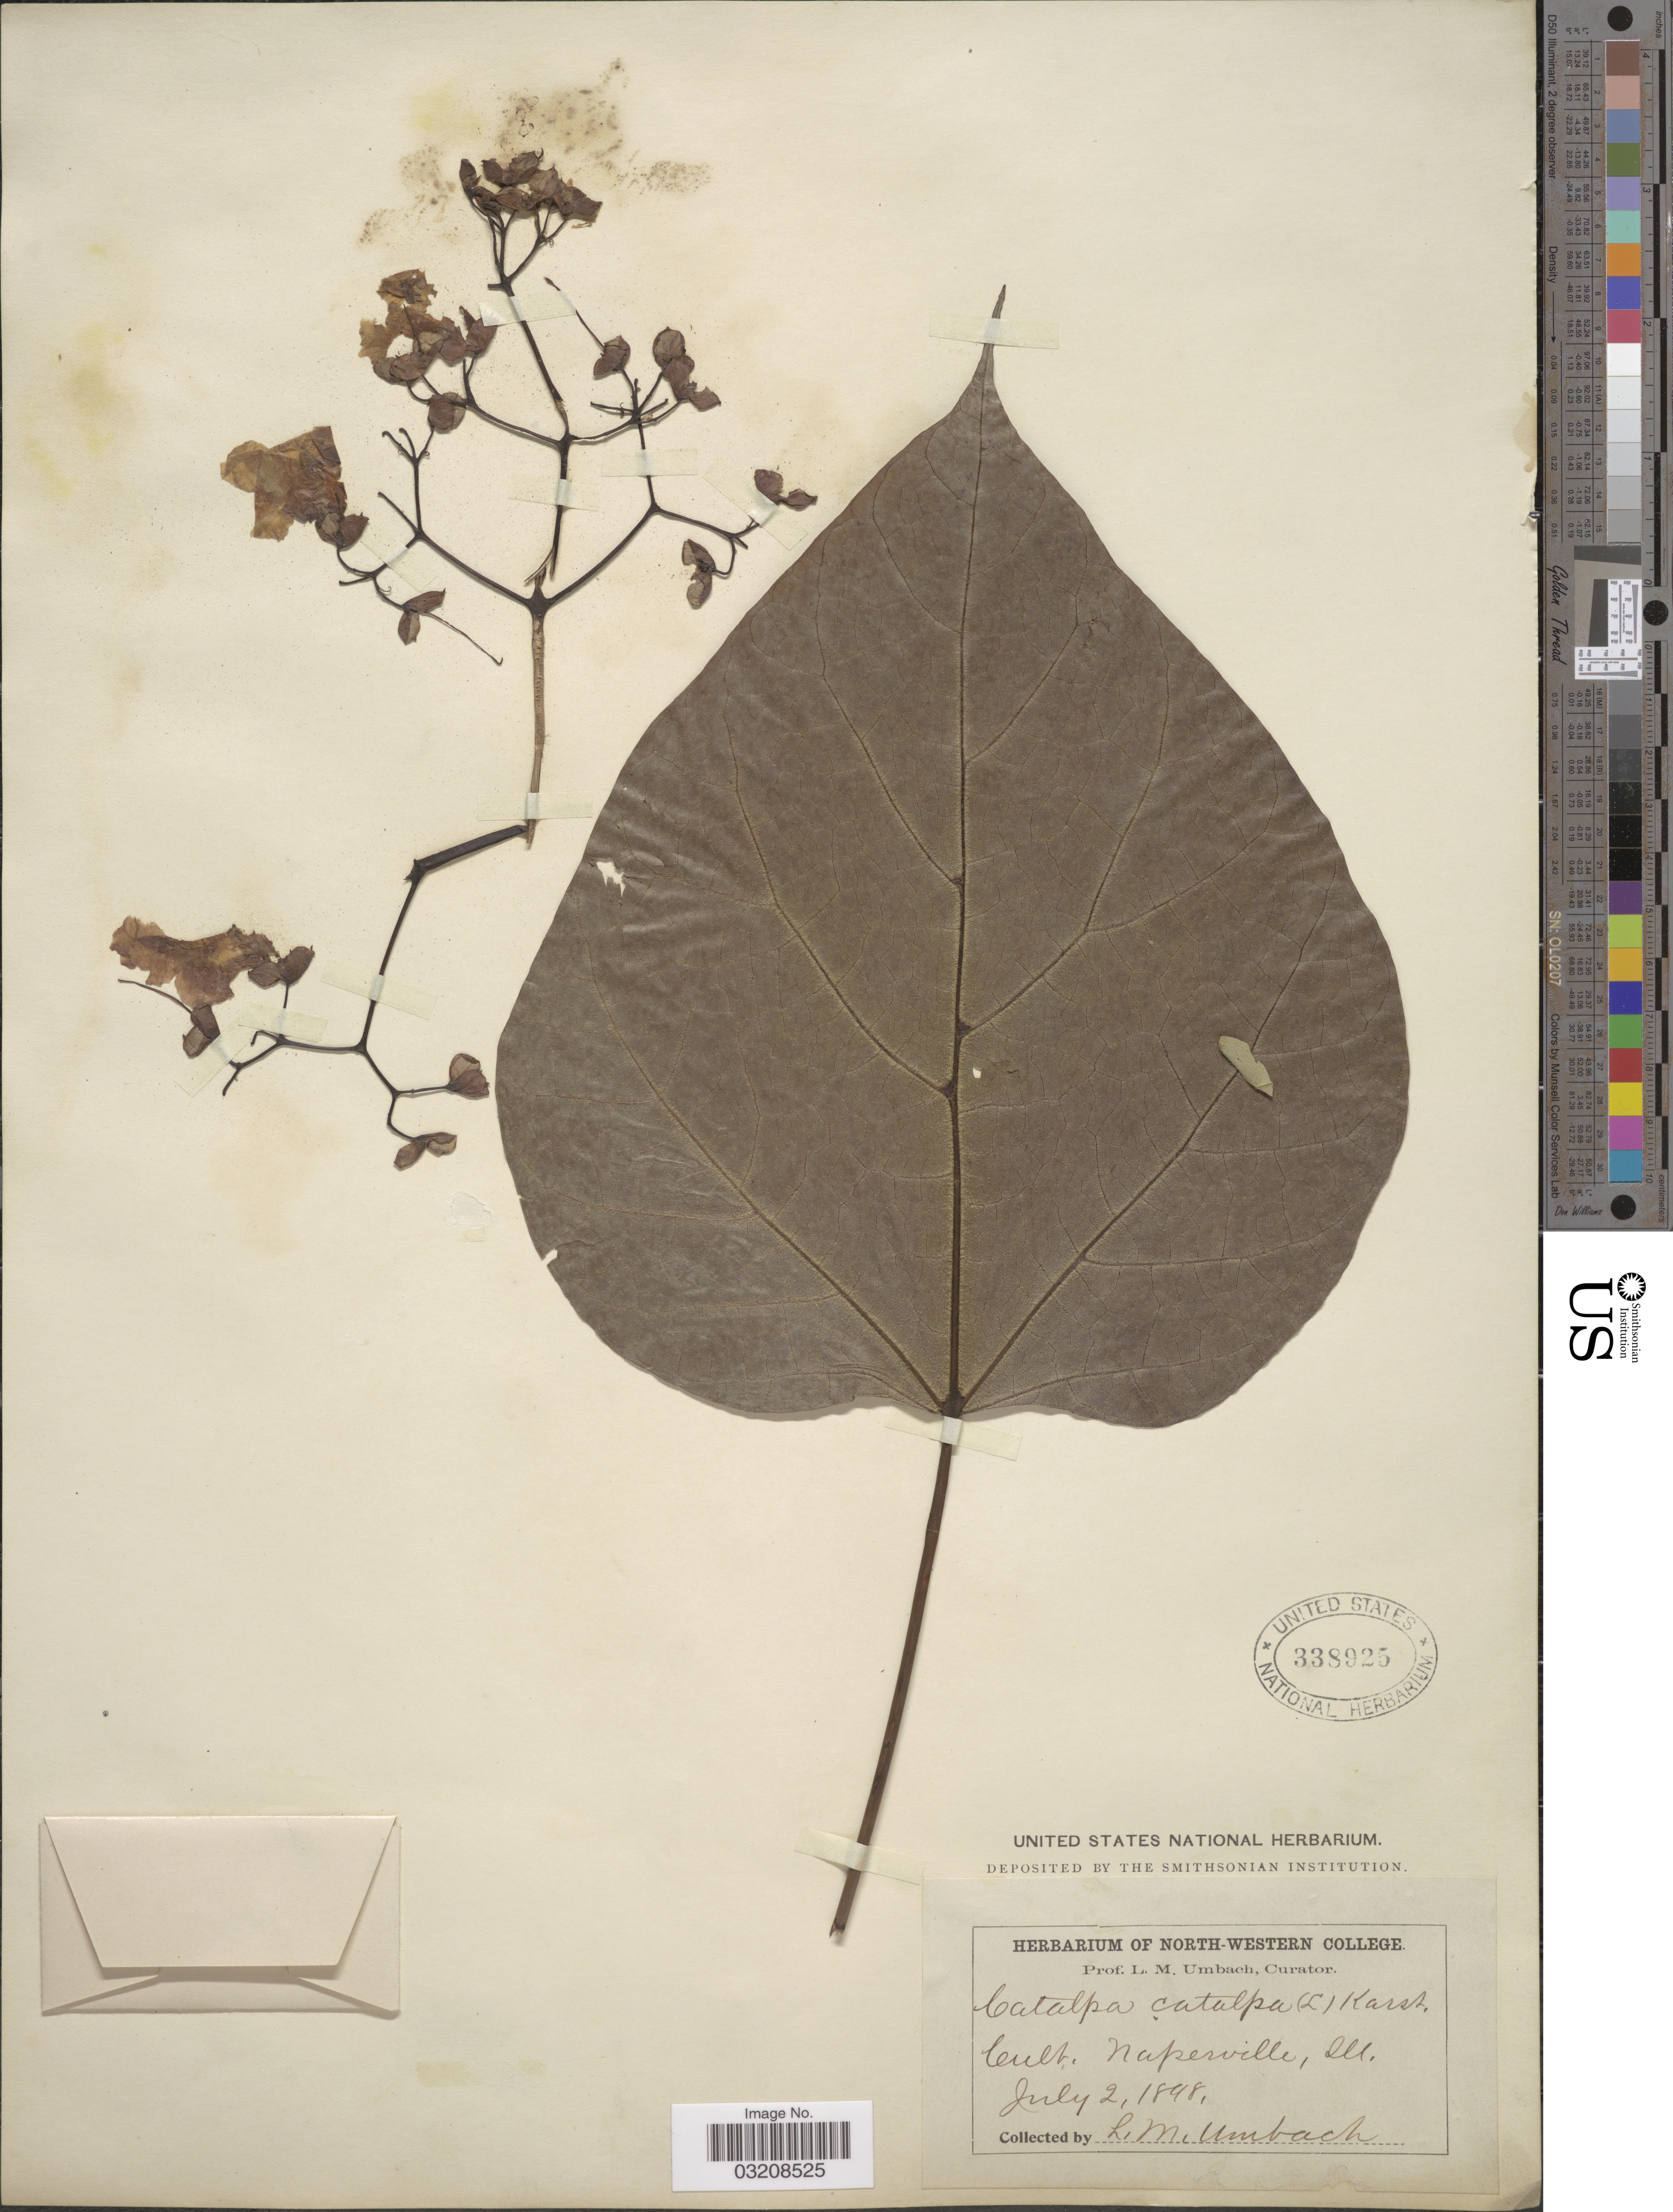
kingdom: Plantae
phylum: Tracheophyta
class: Magnoliopsida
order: Lamiales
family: Bignoniaceae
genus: Catalpa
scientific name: Catalpa bignonioides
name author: Walter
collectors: L. M. Umbach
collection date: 1898-07-02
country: United States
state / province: Illinois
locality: Naperville, Ill.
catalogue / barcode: US 338925